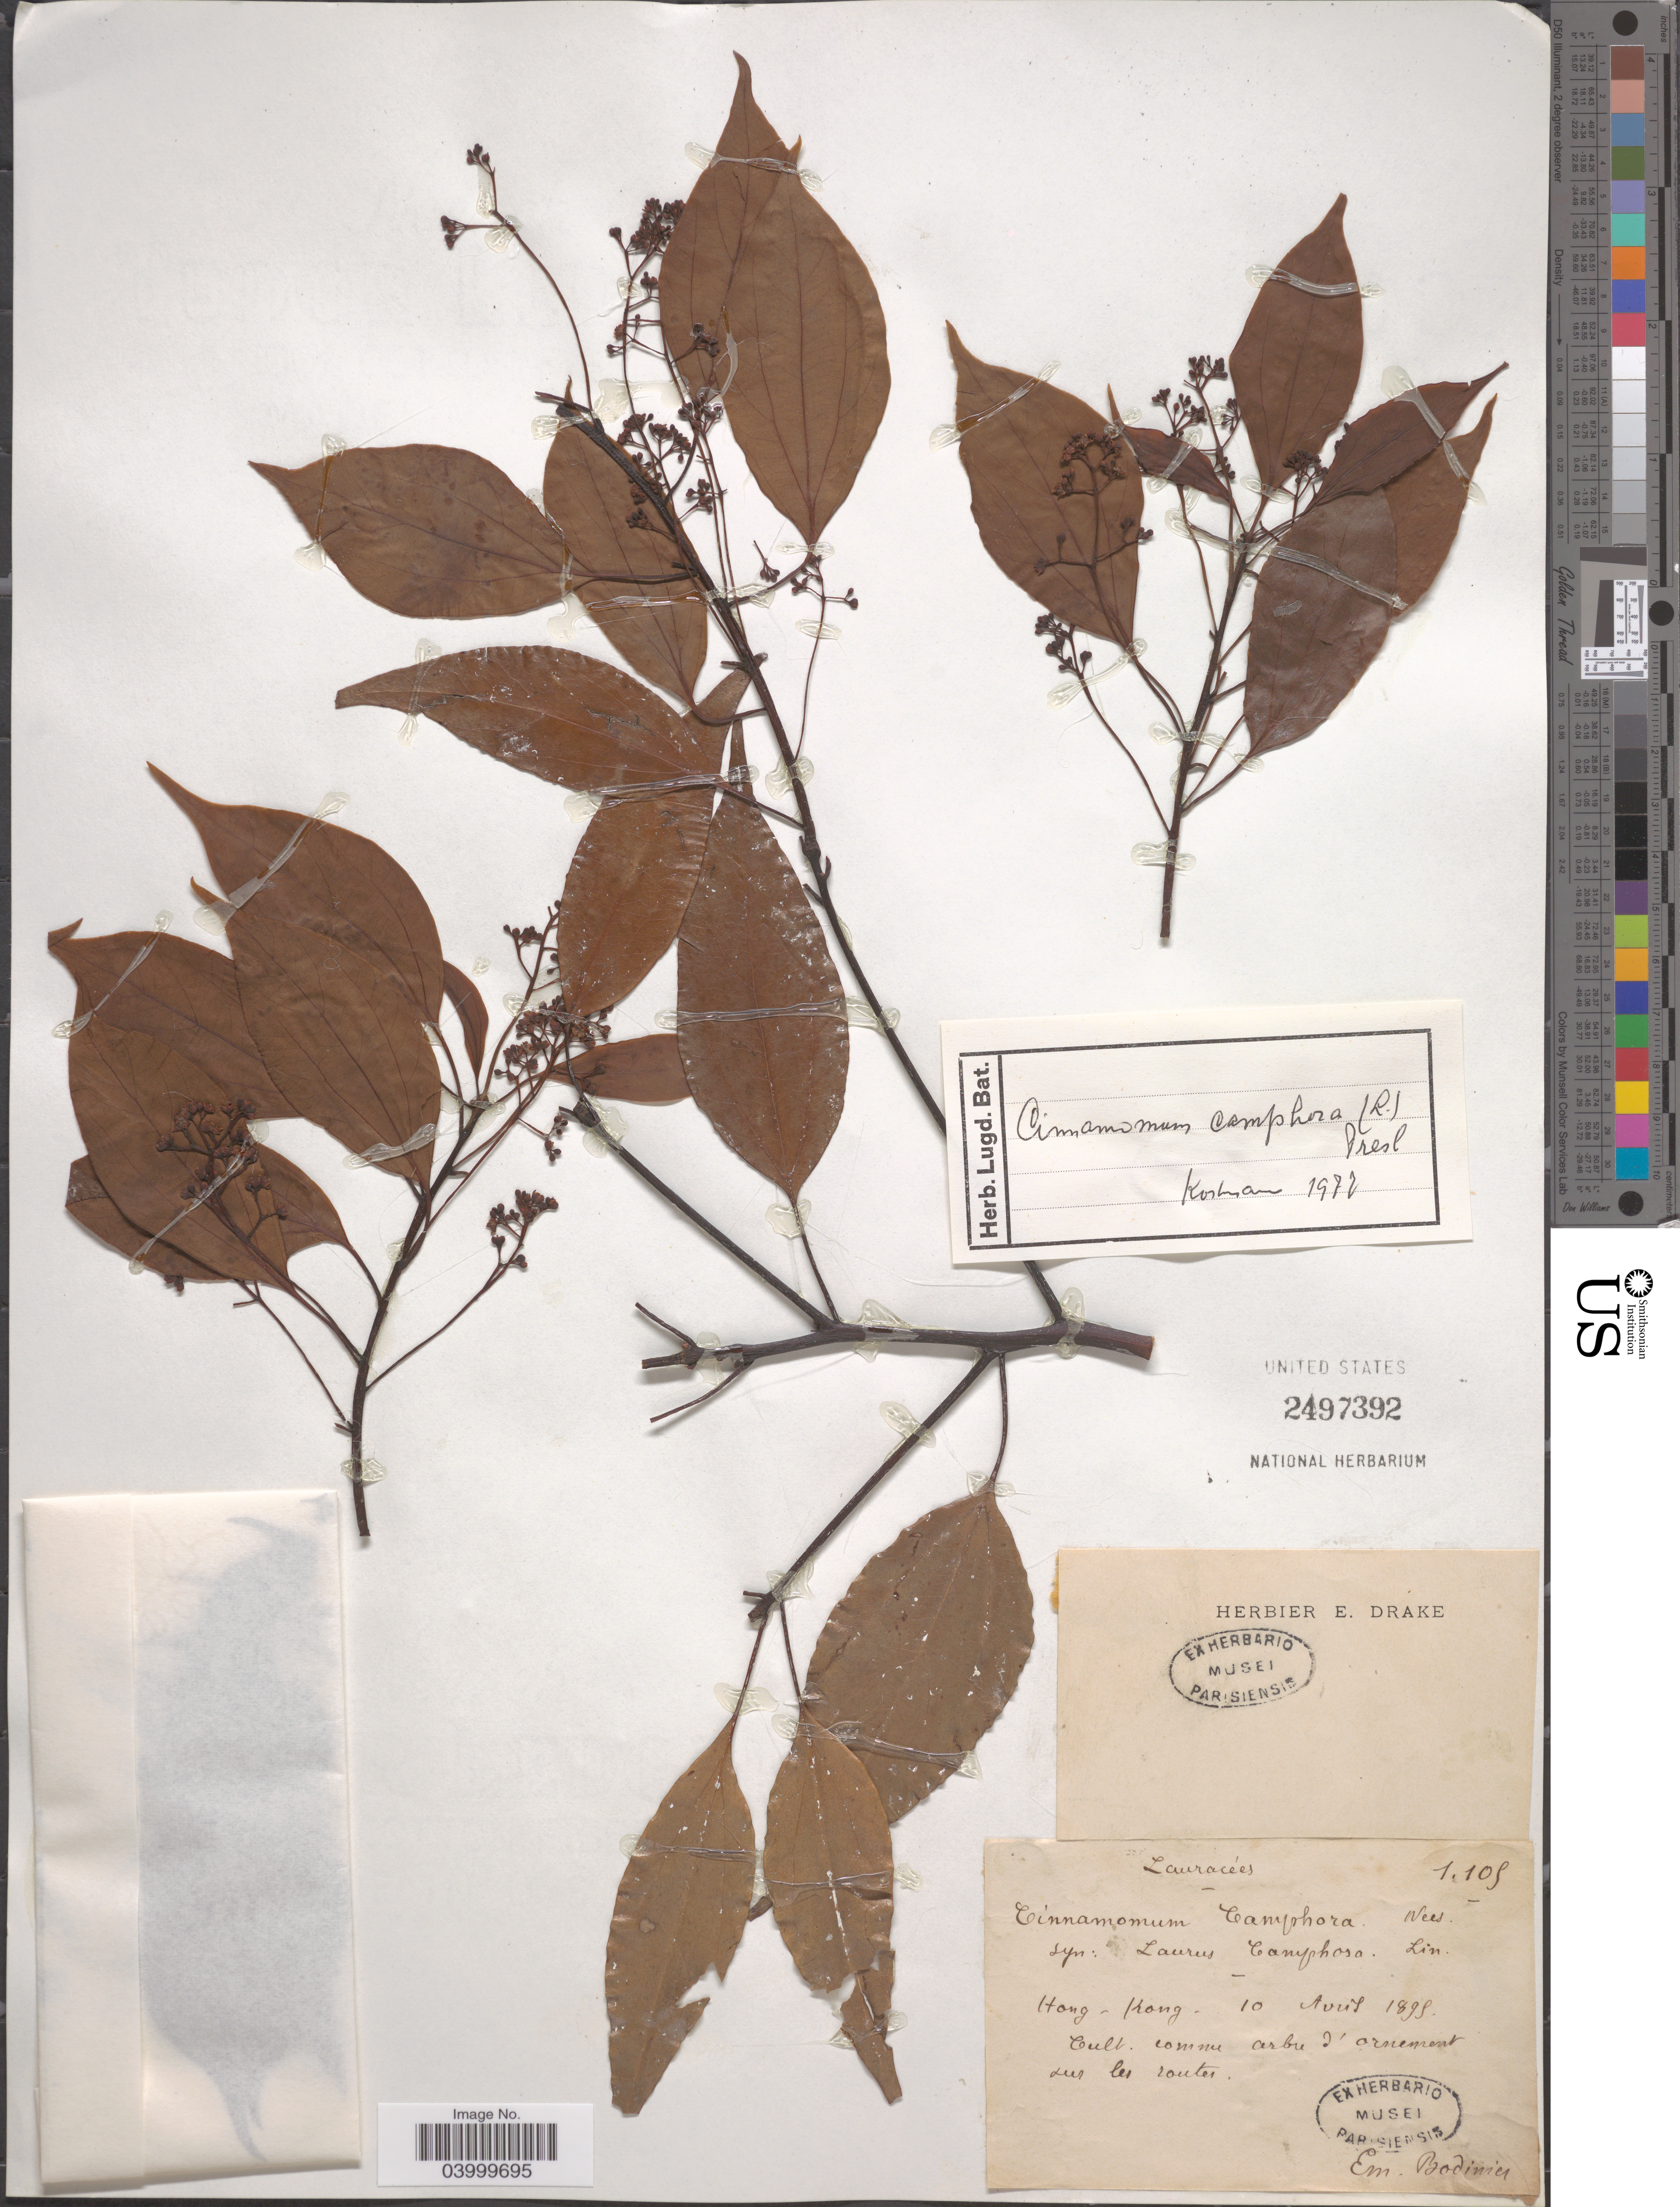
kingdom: Plantae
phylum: Tracheophyta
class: Magnoliopsida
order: Laurales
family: Lauraceae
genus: Cinnamomum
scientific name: Cinnamomum camphora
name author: (L.) J. Presl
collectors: E. Bodinier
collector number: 1105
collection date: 1895-08-10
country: China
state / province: Hong Kong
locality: Hong - Kong.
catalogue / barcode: US 2497392